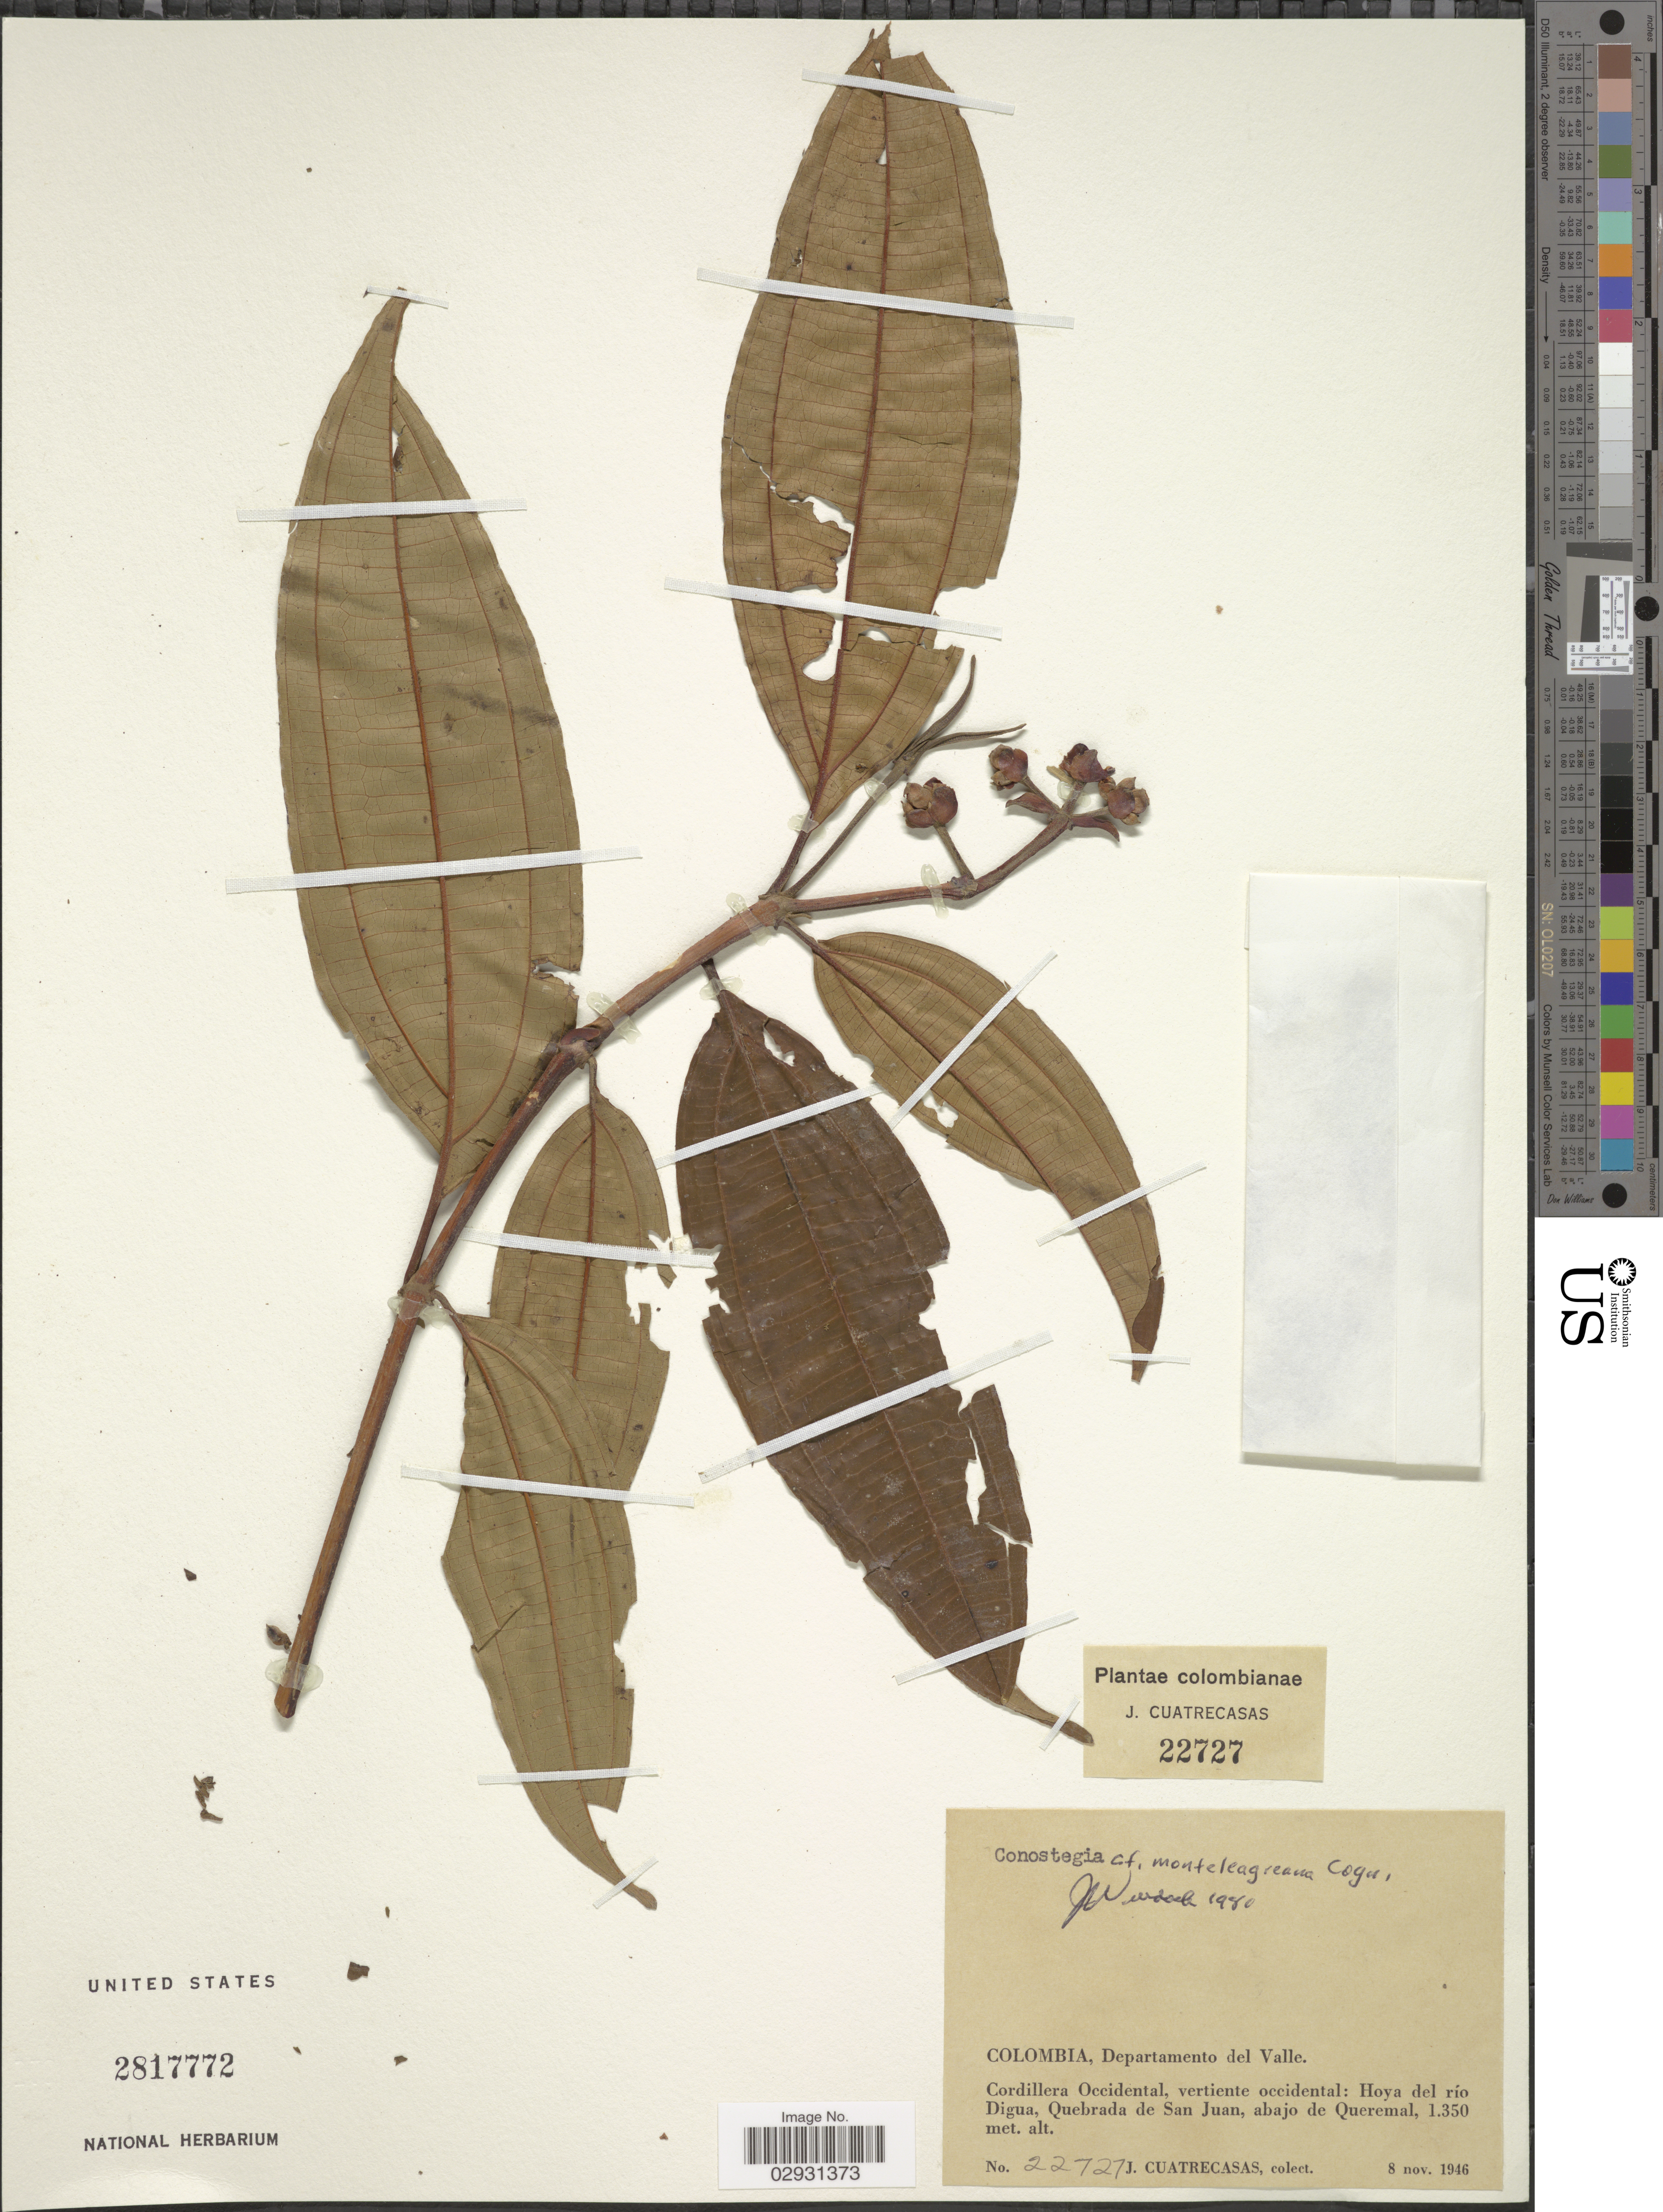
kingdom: Plantae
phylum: Tracheophyta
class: Magnoliopsida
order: Myrtales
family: Melastomataceae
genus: Conostegia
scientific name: Conostegia monteleagrana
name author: Cogn.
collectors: J. Cuatrecasas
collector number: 22727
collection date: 1946-11-08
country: Colombia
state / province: Valle del Cauca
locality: Departamento del Valle. Cordillera Occidental, vertiente occidental: Hoya del río Digua, Quebrada de San Juan, abajo de Queremal.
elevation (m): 1350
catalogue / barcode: US 2817772